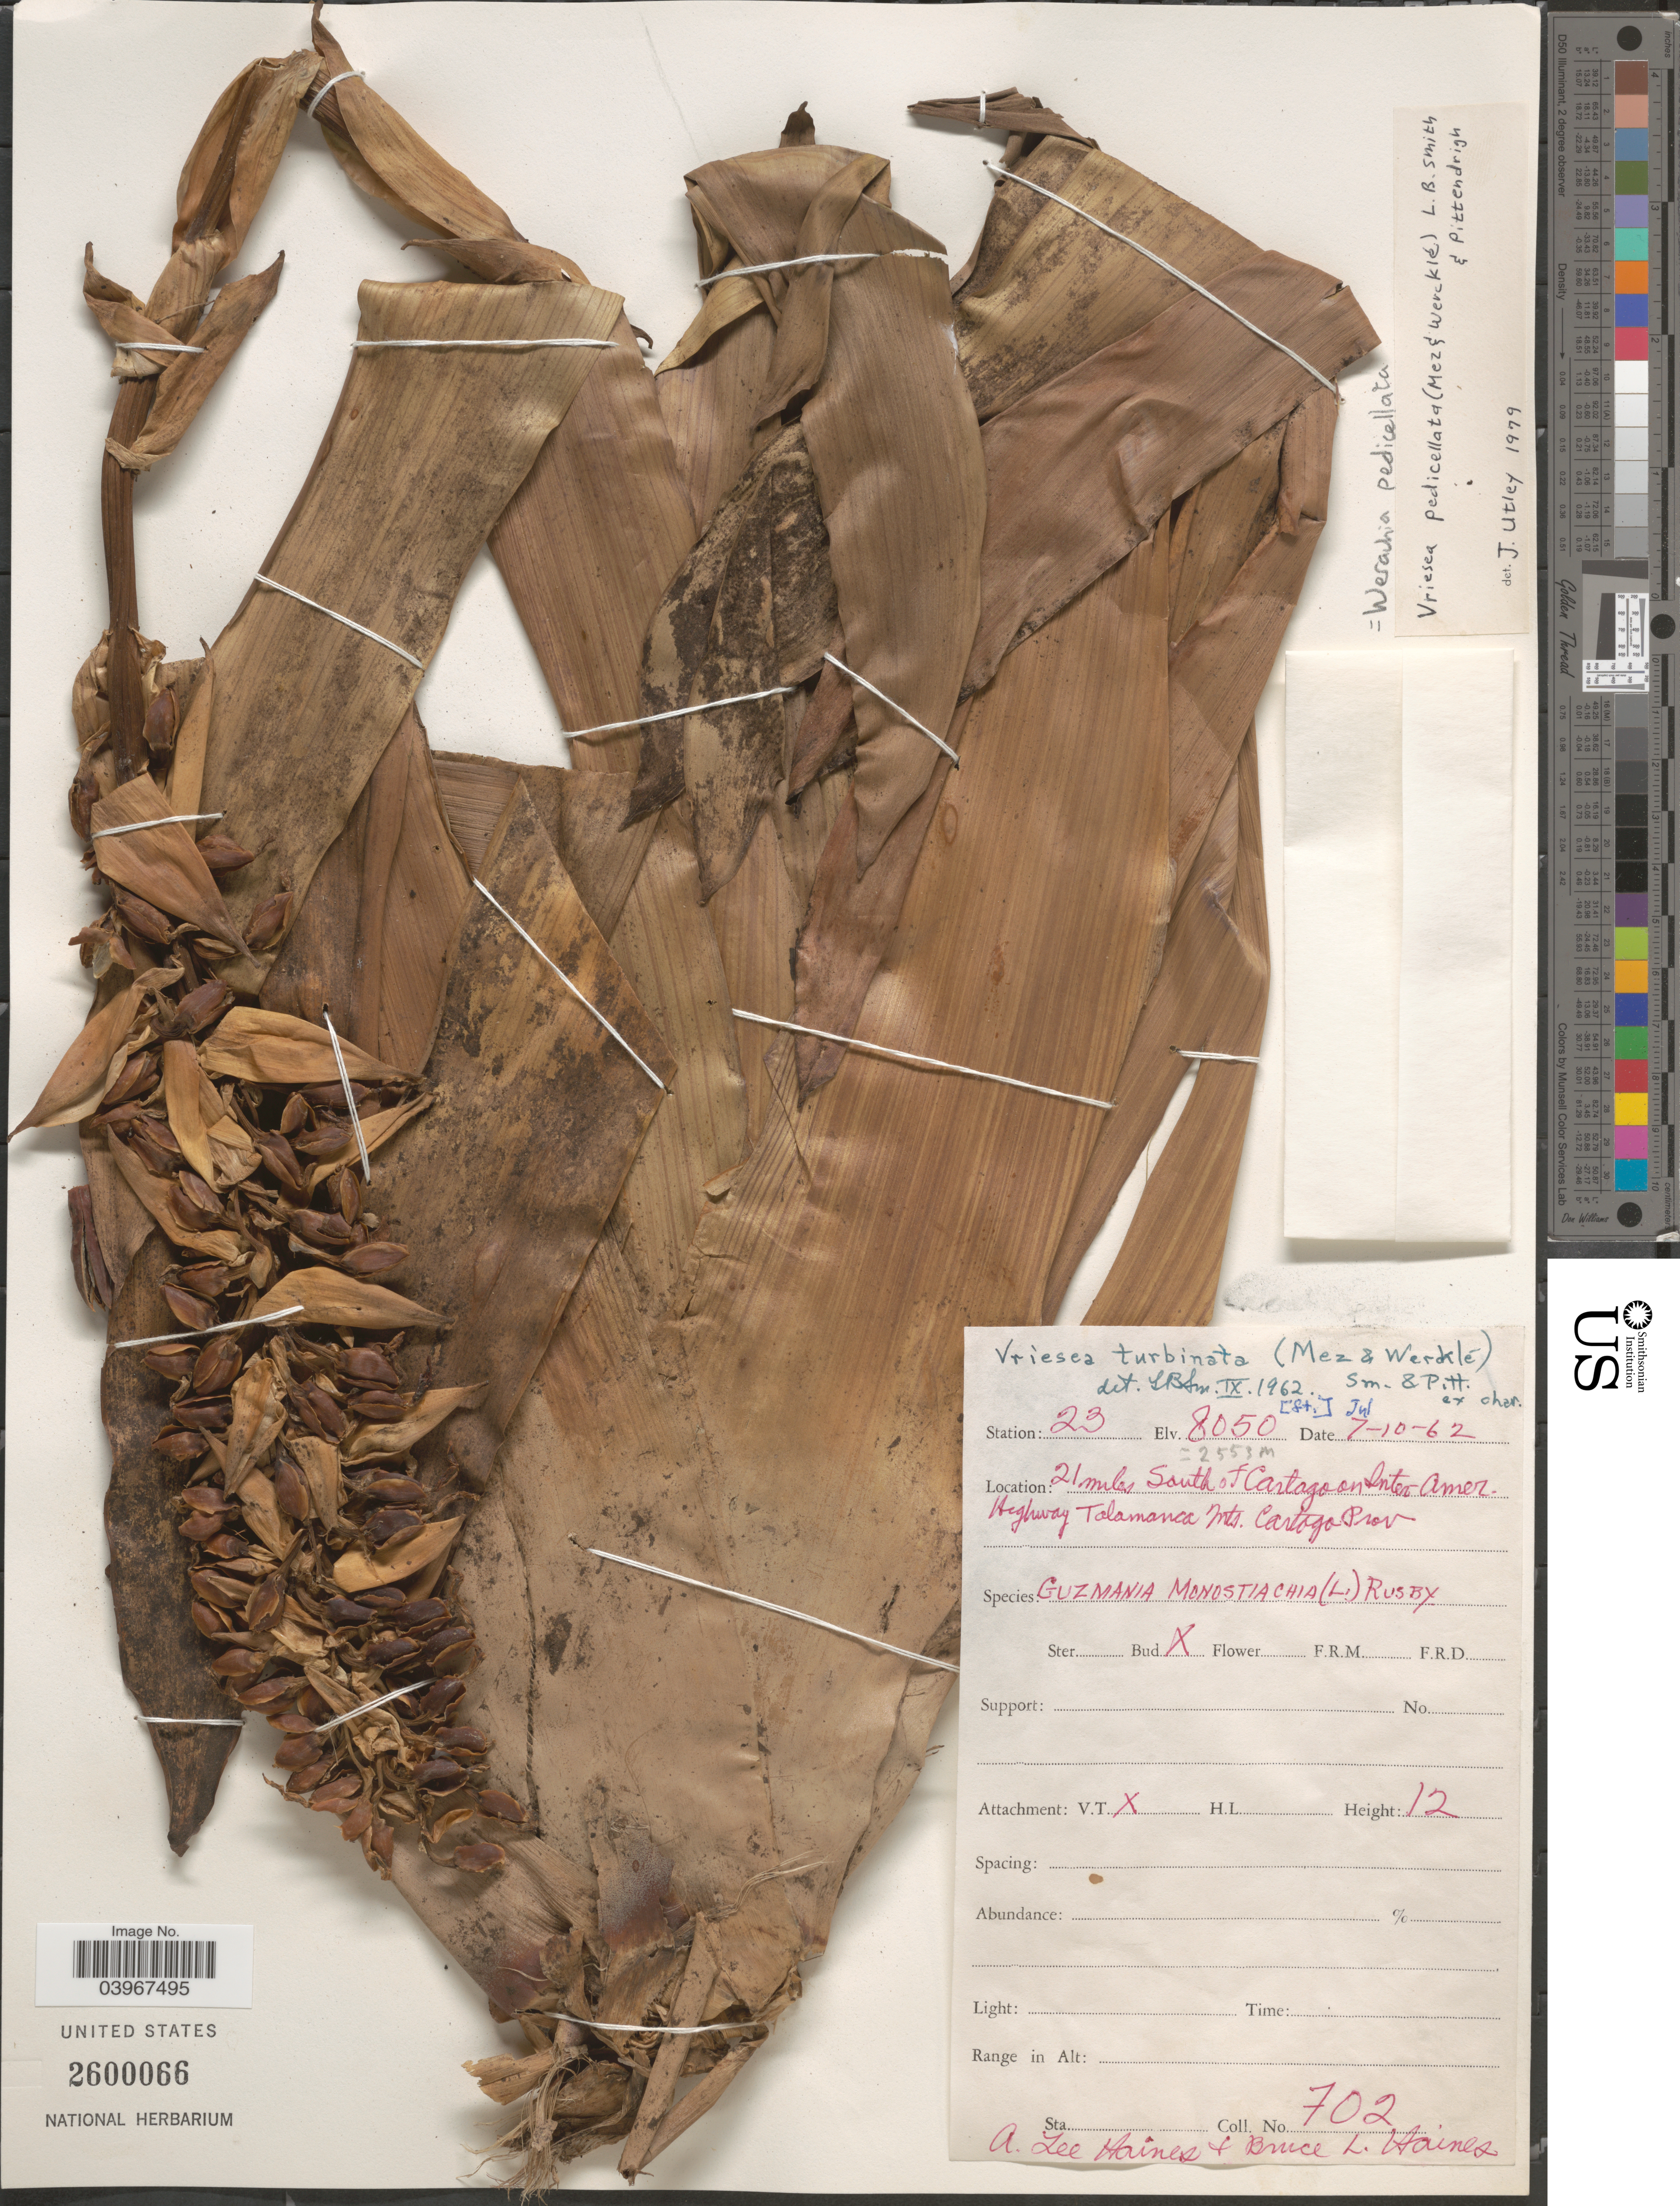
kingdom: Plantae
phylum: Tracheophyta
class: Liliopsida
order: Poales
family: Bromeliaceae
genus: Werauhia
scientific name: Werauhia pedicellata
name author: (Mez & Wercklé) J.R. Grant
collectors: A. L. Haines & B. L. Haines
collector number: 702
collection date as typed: Transcribed d/m/y: 7/10/62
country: Costa Rica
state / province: Cartago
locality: Station 23. 21 miles South of Cartago on Inter-Amer. Highway Talamanca Mts.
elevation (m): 2553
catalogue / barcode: US 2600066